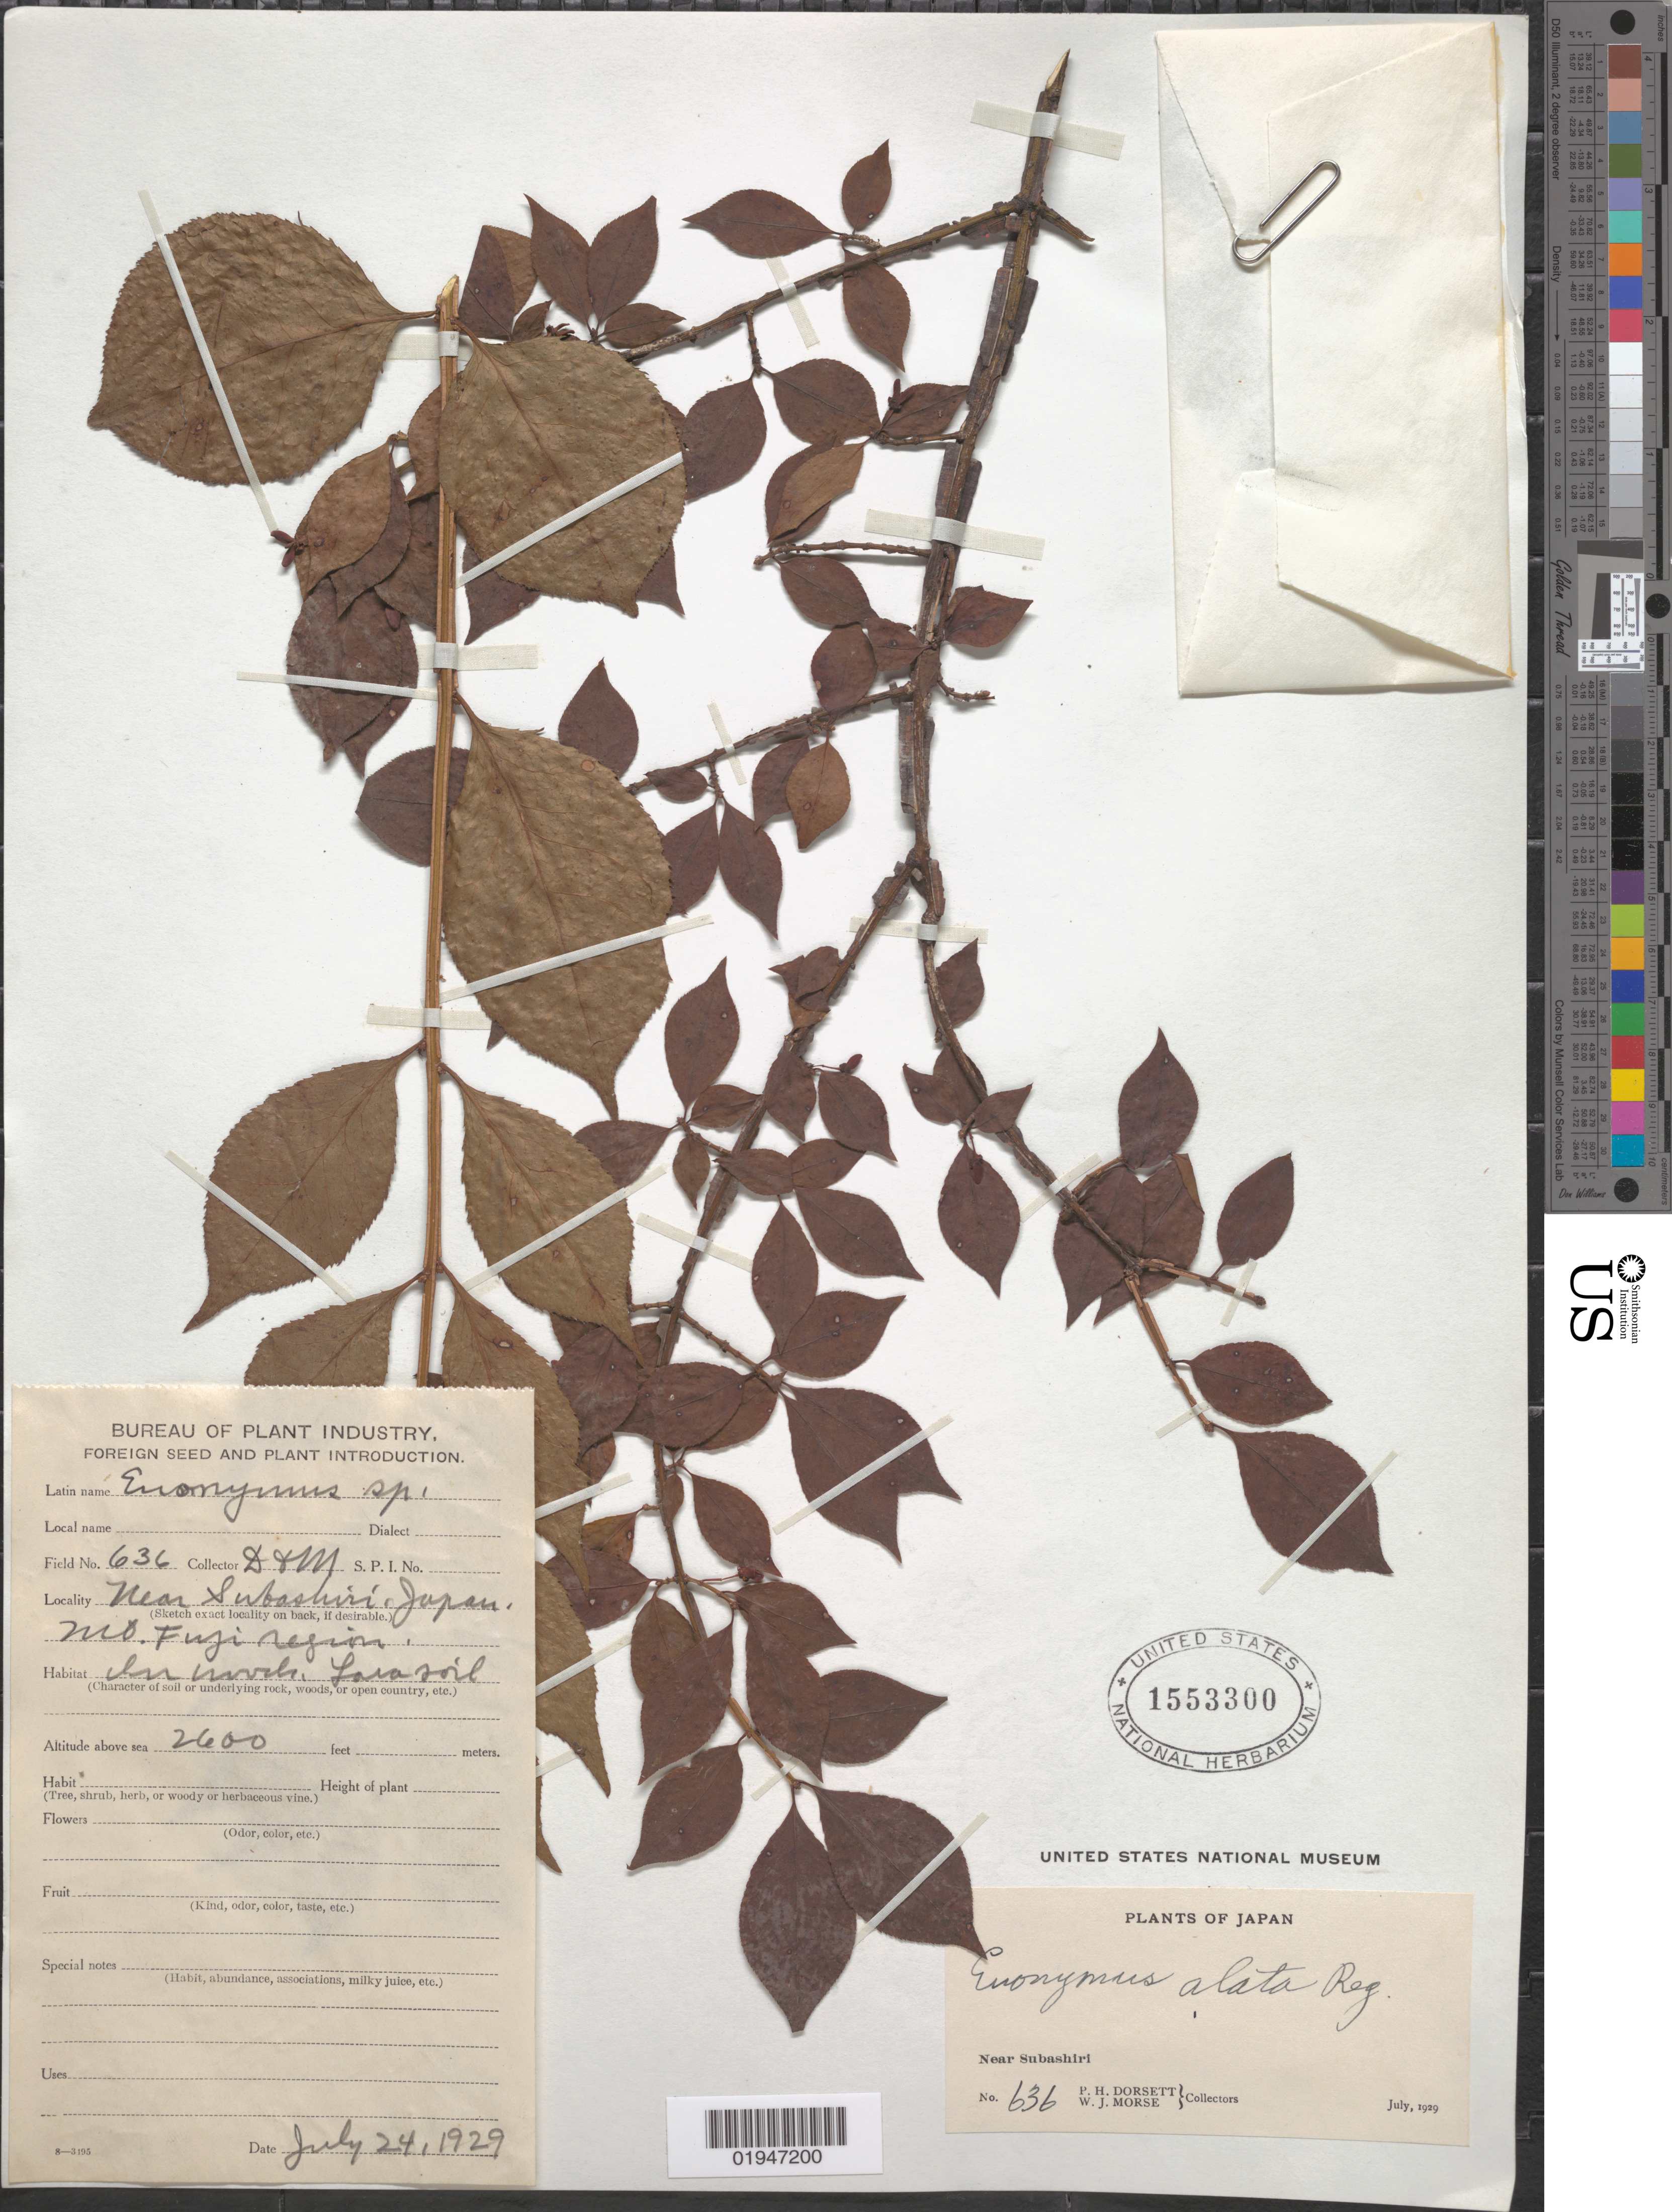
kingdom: Plantae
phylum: Tracheophyta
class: Magnoliopsida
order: Celastrales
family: Celastraceae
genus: Euonymus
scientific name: Euonymus alatus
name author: (Thunb.) Siebold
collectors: P. H. Dorsett & W. J. Morse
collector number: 636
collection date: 1929-07-24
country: Japan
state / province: Sizuoka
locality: Mt. Fuji region, near Subashiri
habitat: In woods, lava soil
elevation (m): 792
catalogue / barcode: US 1553300